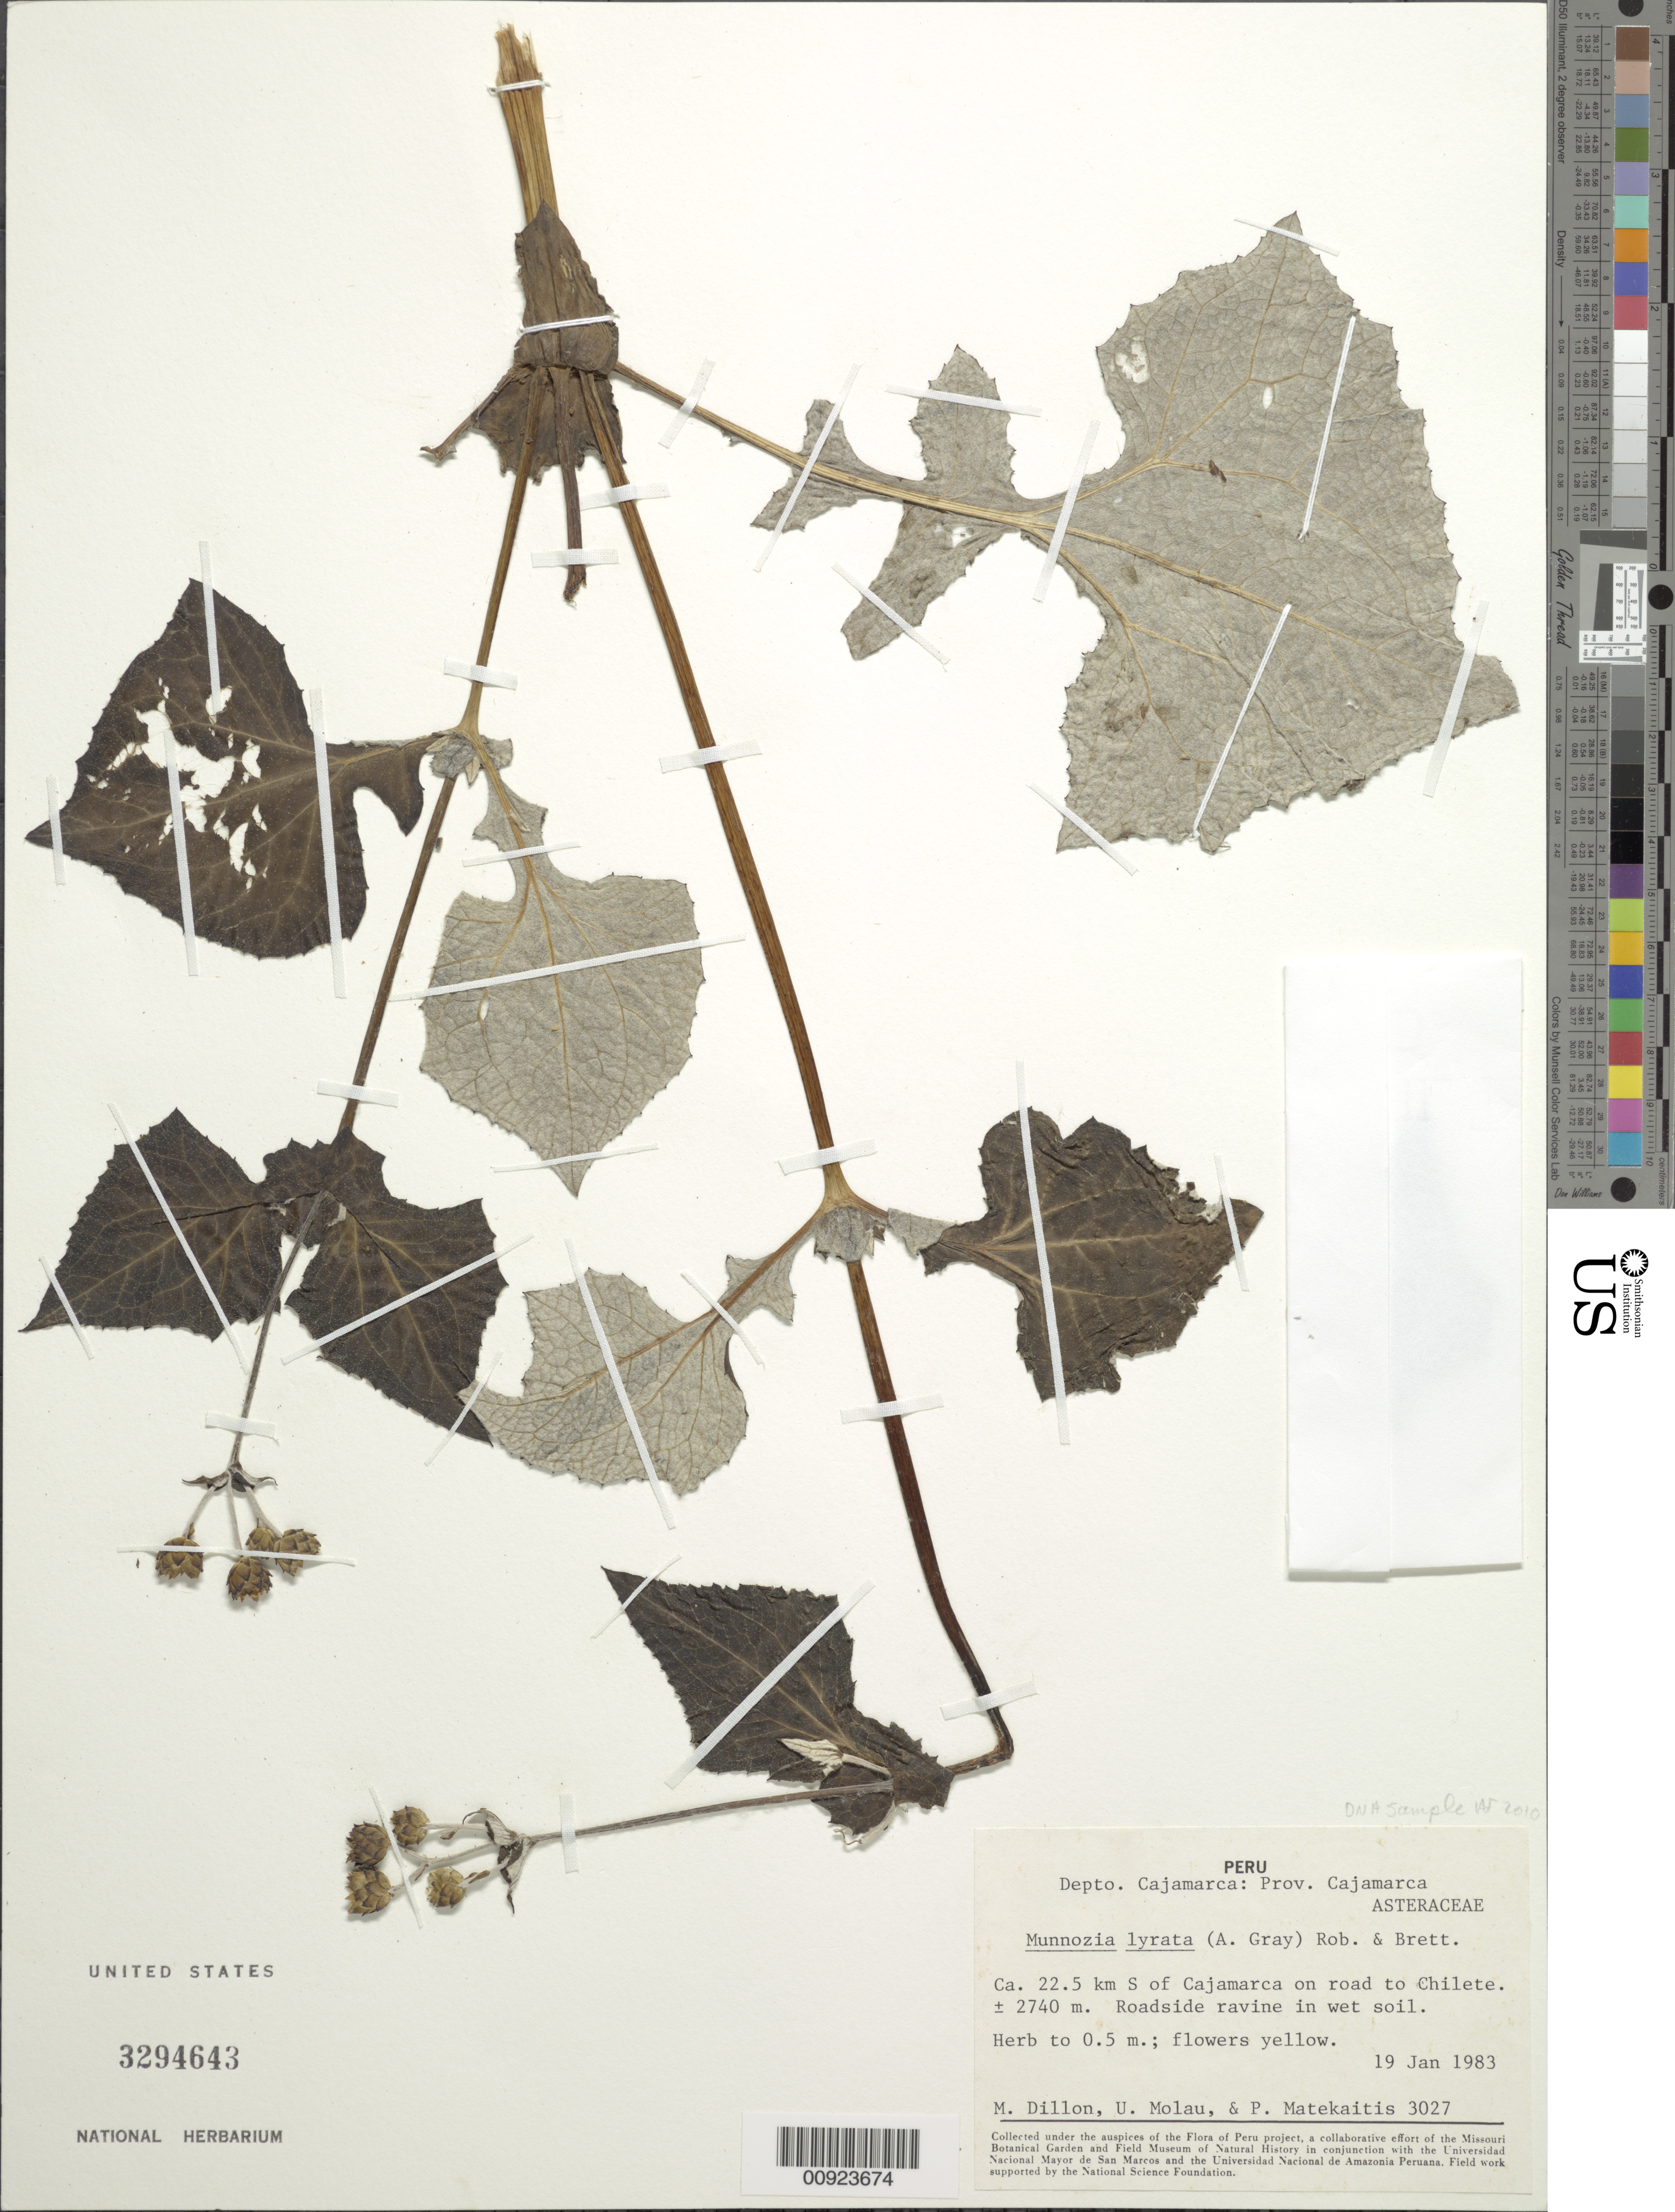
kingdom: Plantae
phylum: Tracheophyta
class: Magnoliopsida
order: Asterales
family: Asteraceae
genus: Munnozia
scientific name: Munnozia lyrata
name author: (A. Gray) H. Rob. & Brettell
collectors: M. O. Dillon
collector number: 3027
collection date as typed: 19 January 1983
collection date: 1983-01-19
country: Peru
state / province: Cajamarca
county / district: Cajamarca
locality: Cajamarca, ca 22.5 km S of on road to Chilete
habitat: Roadside ravine in wet soil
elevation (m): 2740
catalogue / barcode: US 3294643